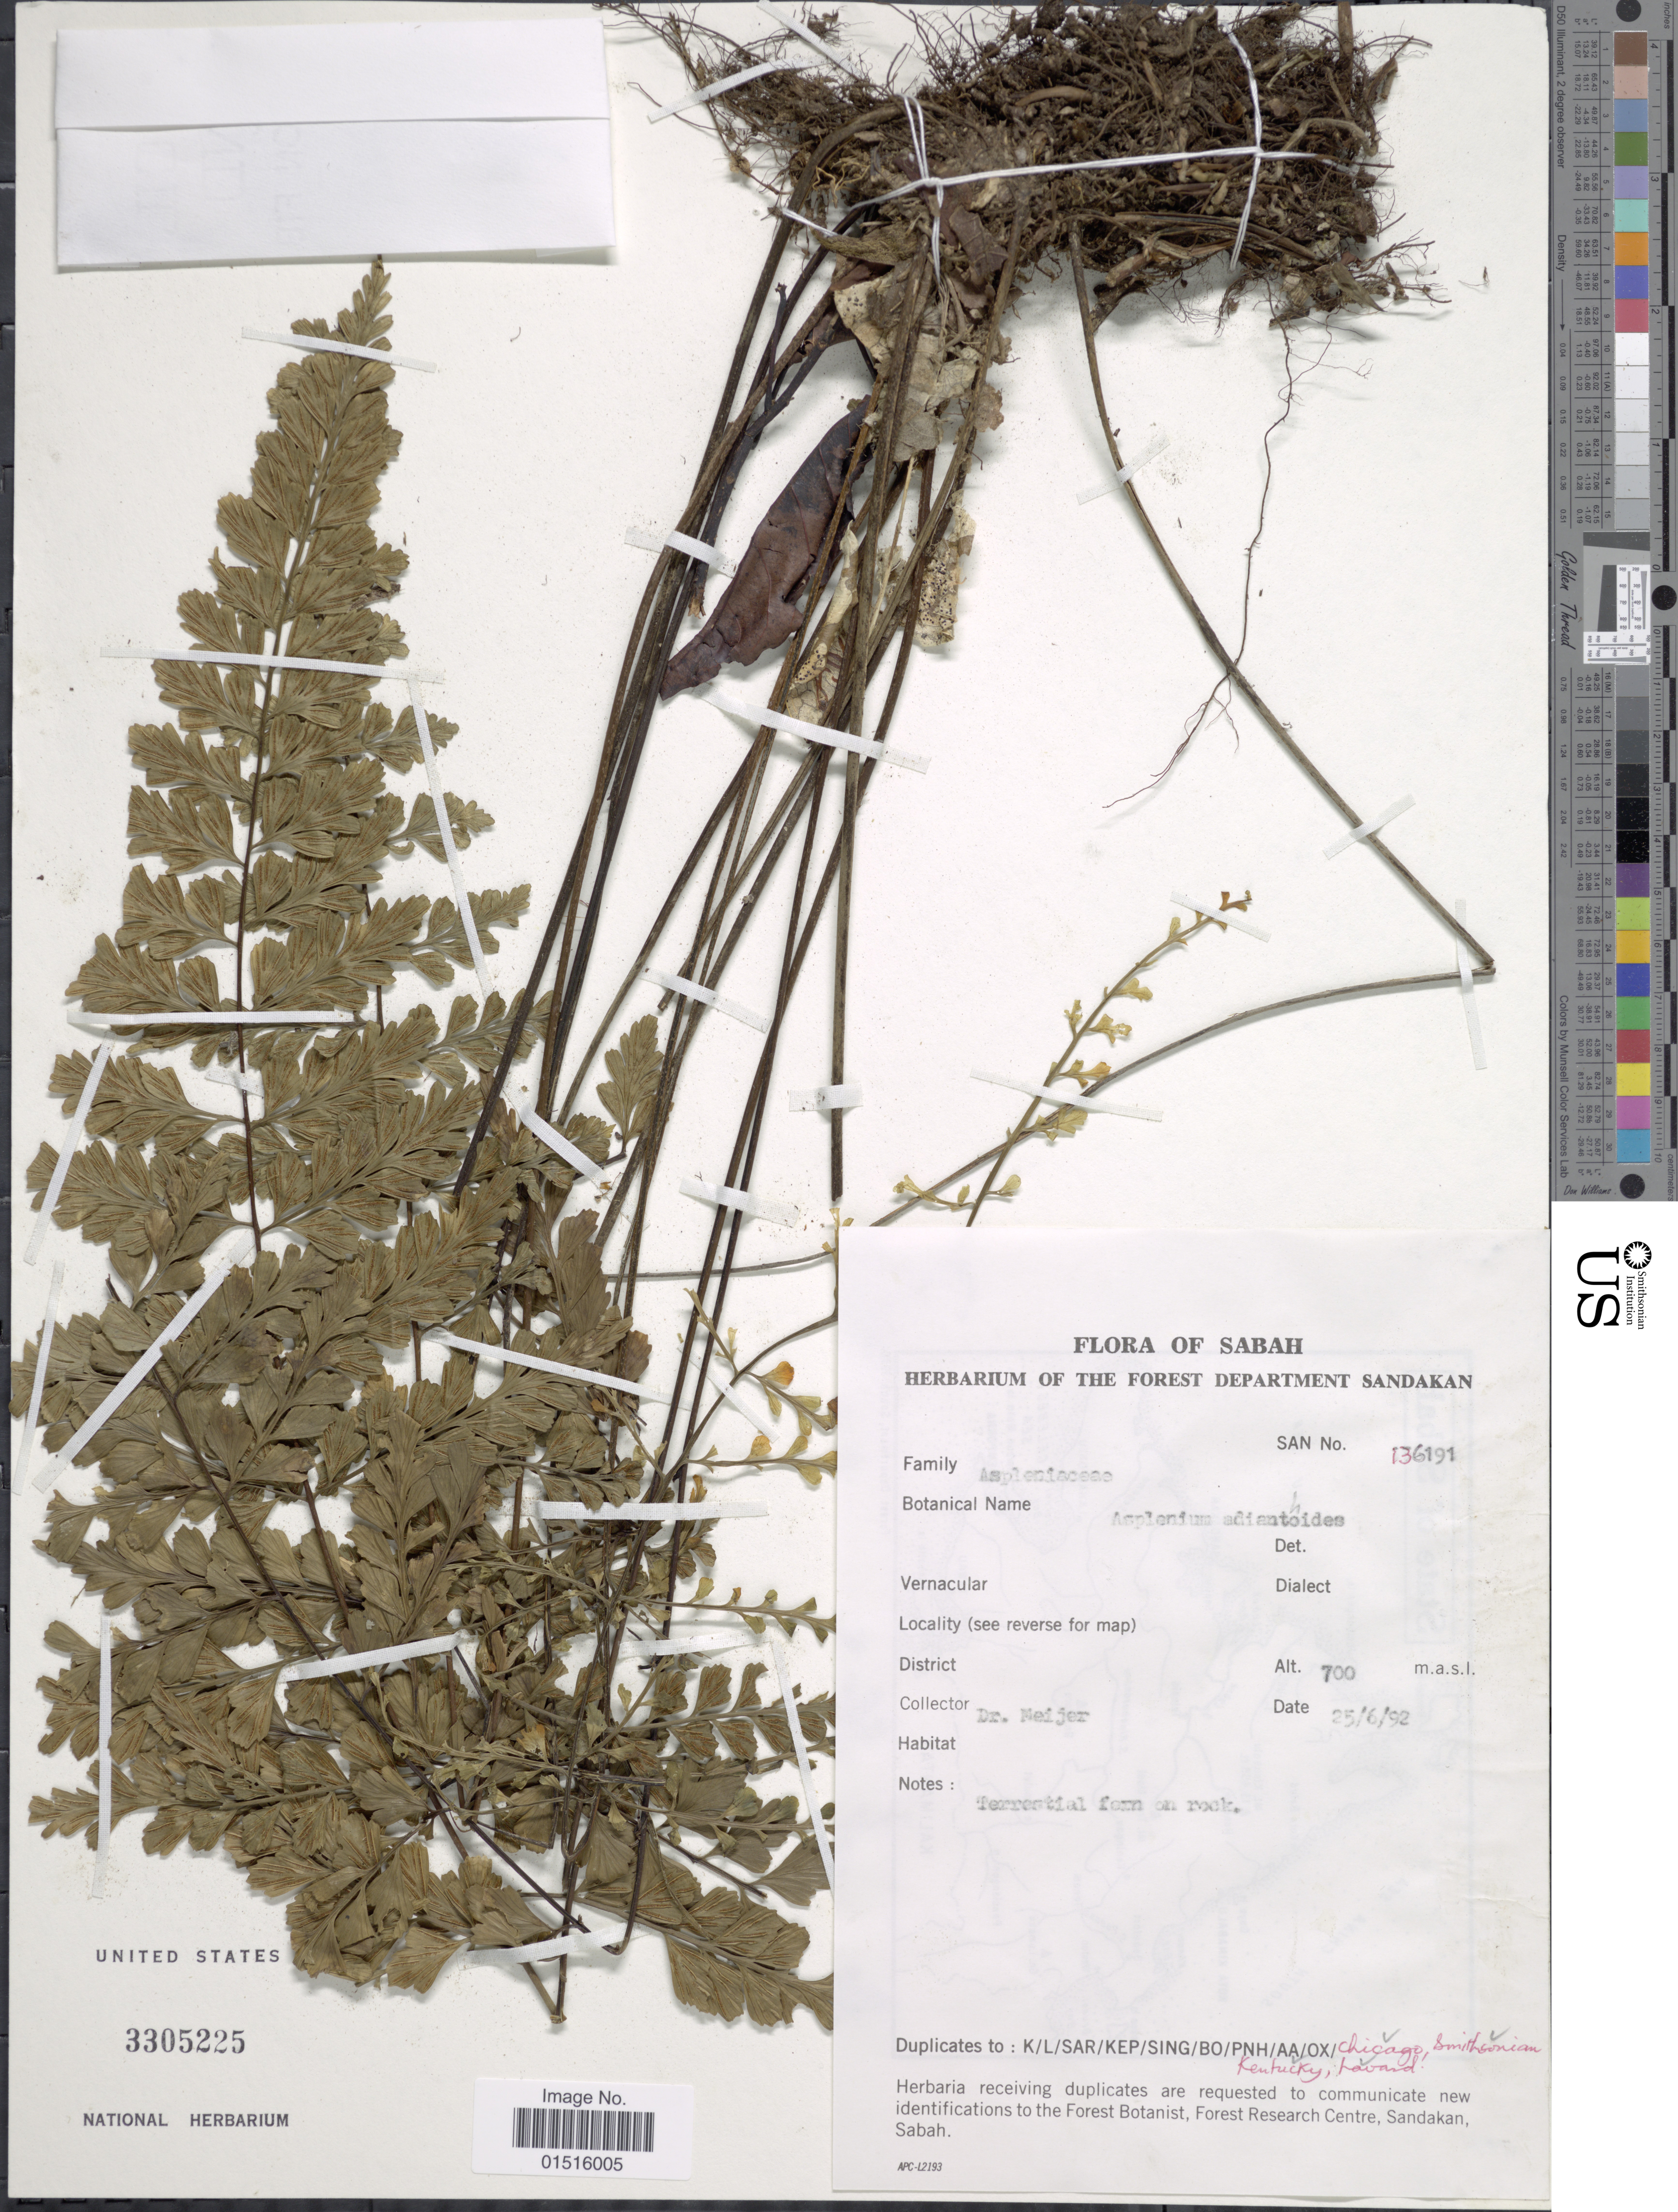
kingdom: Plantae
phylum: Tracheophyta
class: Polypodiopsida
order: Polypodiales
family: Aspleniaceae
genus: Asplenium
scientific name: Asplenium adiantoides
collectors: W. Meijer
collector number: SAN 136191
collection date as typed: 25/6/92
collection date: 1992-06-25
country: Malaysia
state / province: Sabah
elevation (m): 700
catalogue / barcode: US 3305225